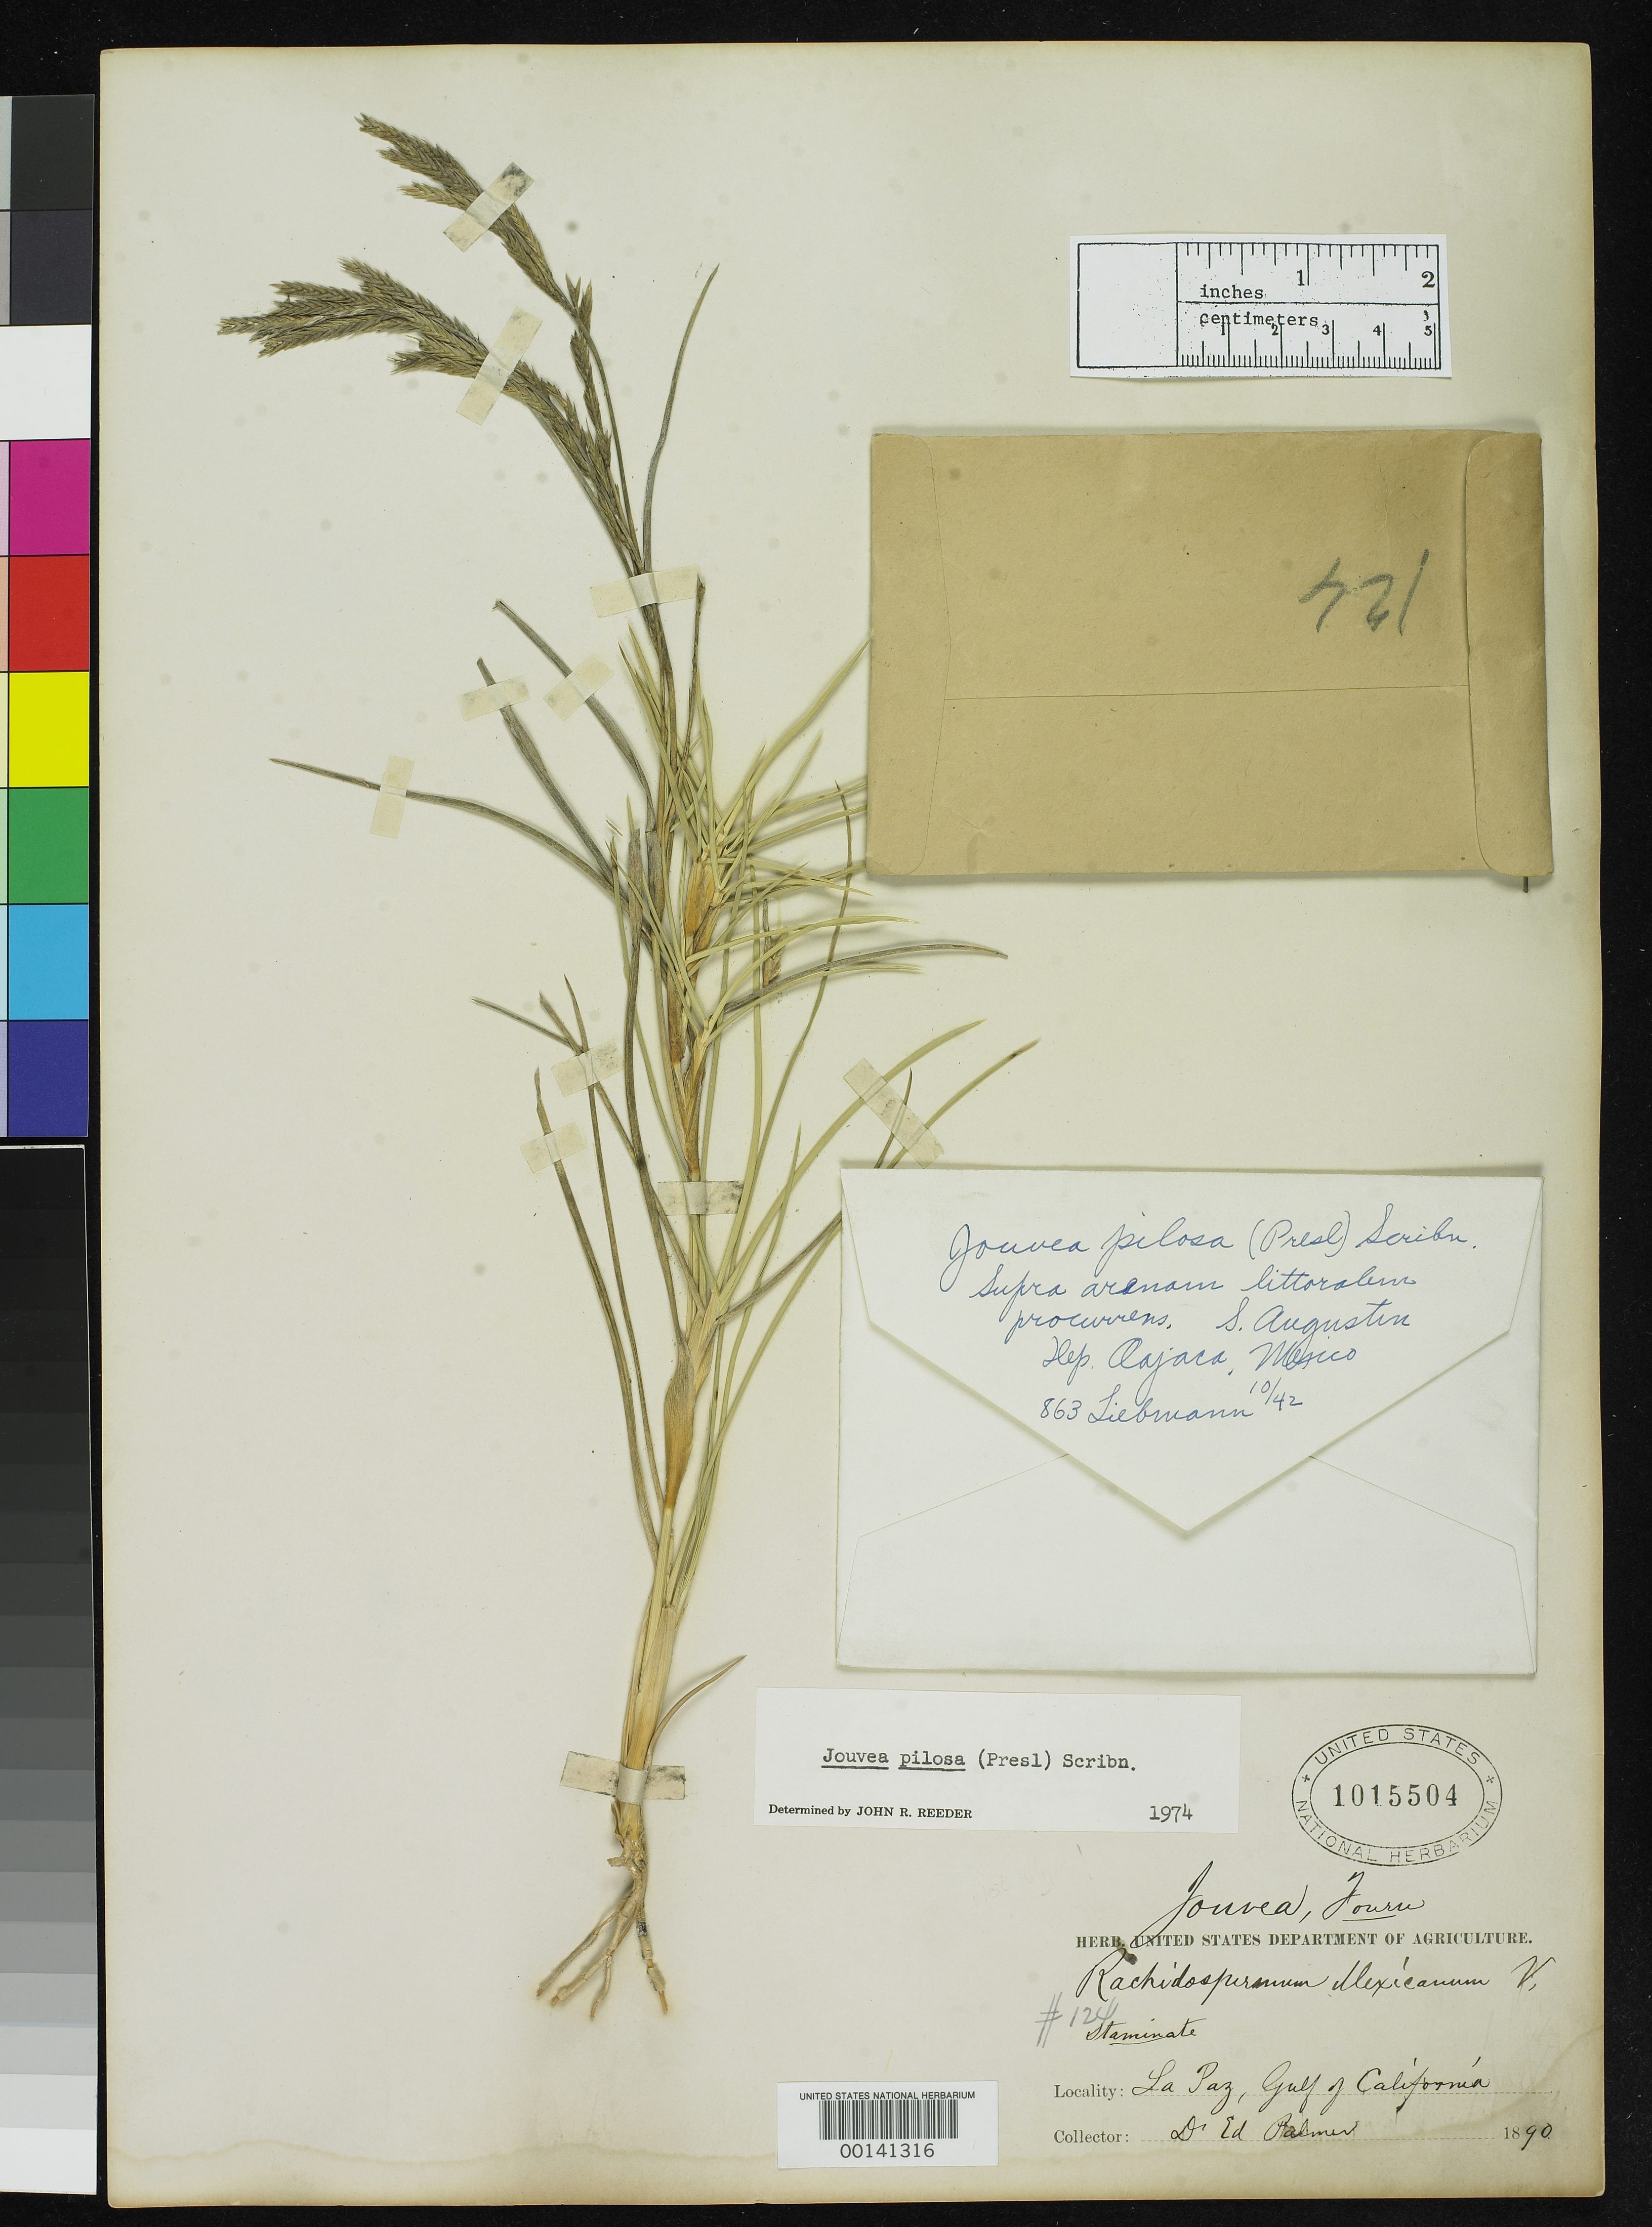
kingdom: Plantae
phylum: Tracheophyta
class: Liliopsida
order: Poales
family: Poaceae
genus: Rhachidospermum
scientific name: Rhachidospermum mexicanum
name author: Vasey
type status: Isotype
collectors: E. Palmer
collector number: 124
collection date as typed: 1890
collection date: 1890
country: Mexico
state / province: Baja California Sur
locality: La Paz.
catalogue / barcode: US 1015504